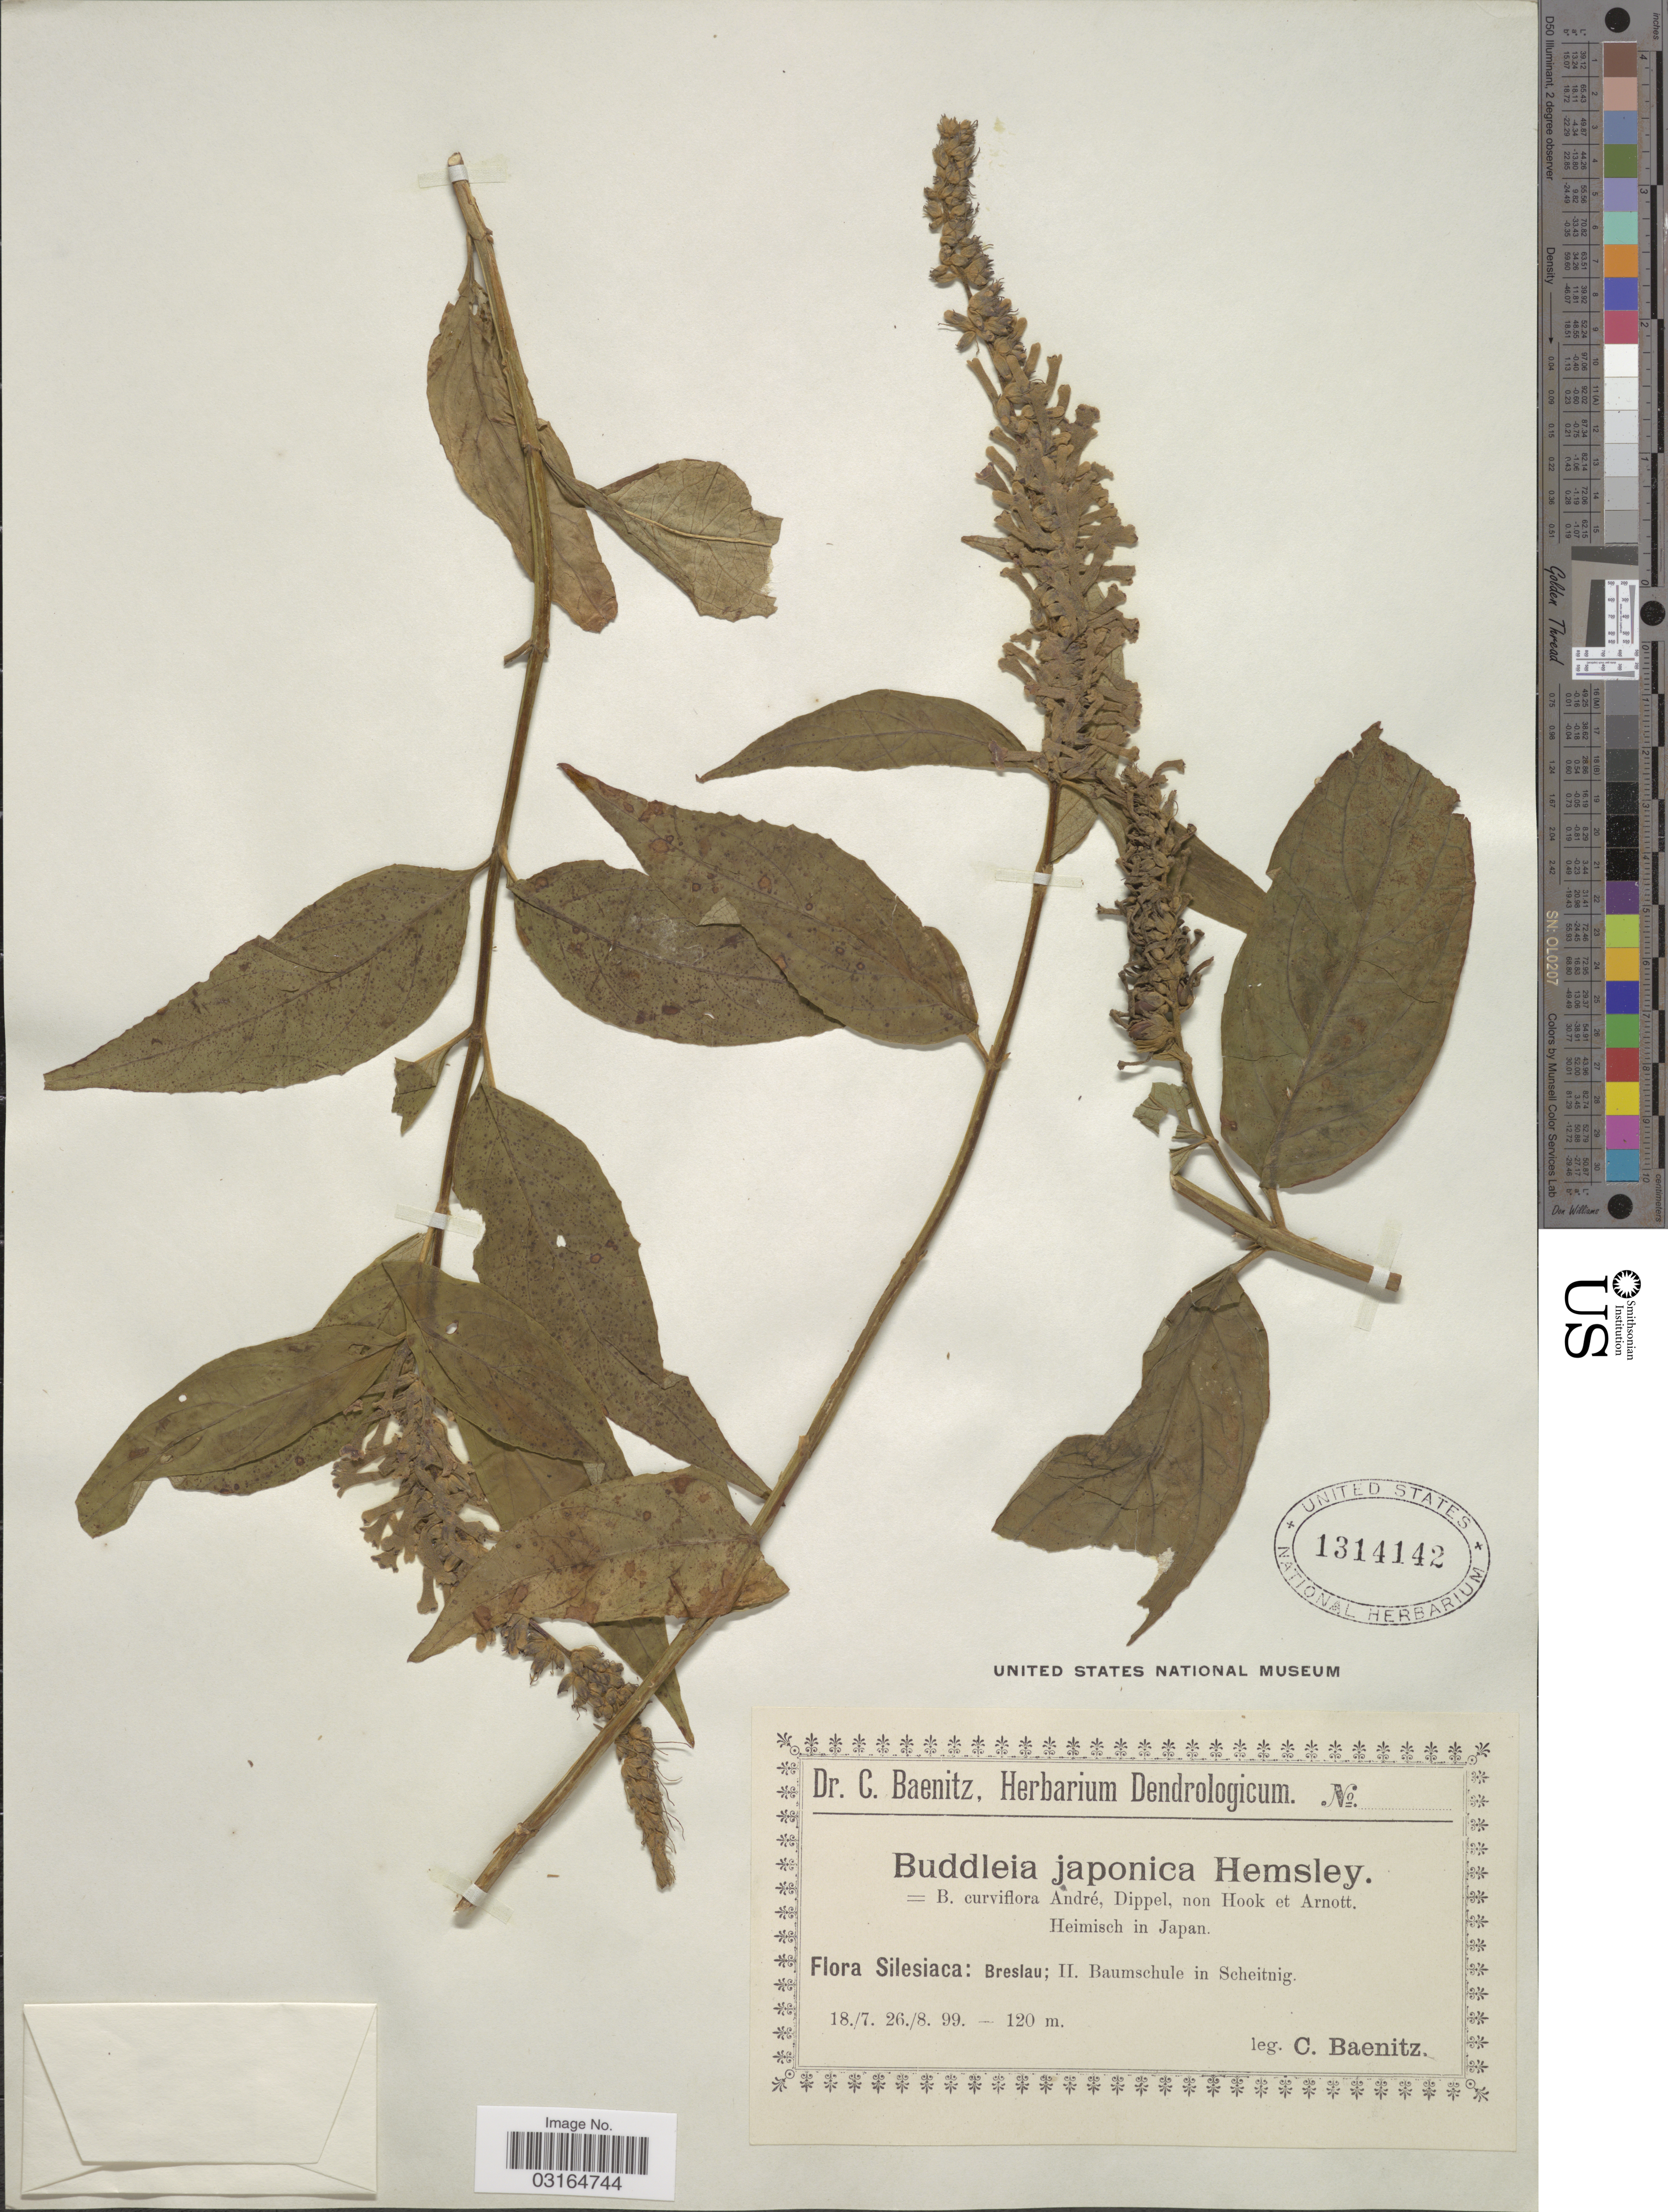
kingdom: Plantae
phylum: Tracheophyta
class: Magnoliopsida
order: Lamiales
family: Scrophulariaceae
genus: Buddleja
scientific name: Buddleja japonica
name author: Hemsl.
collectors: C. G. Baenitz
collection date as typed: Transcribed d/m/y: 18/7/99 to 26/8/99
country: Poland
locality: Silesiaca: Breslau; II. Baumschule in Scheitnig.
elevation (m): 120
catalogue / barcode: US 1314142